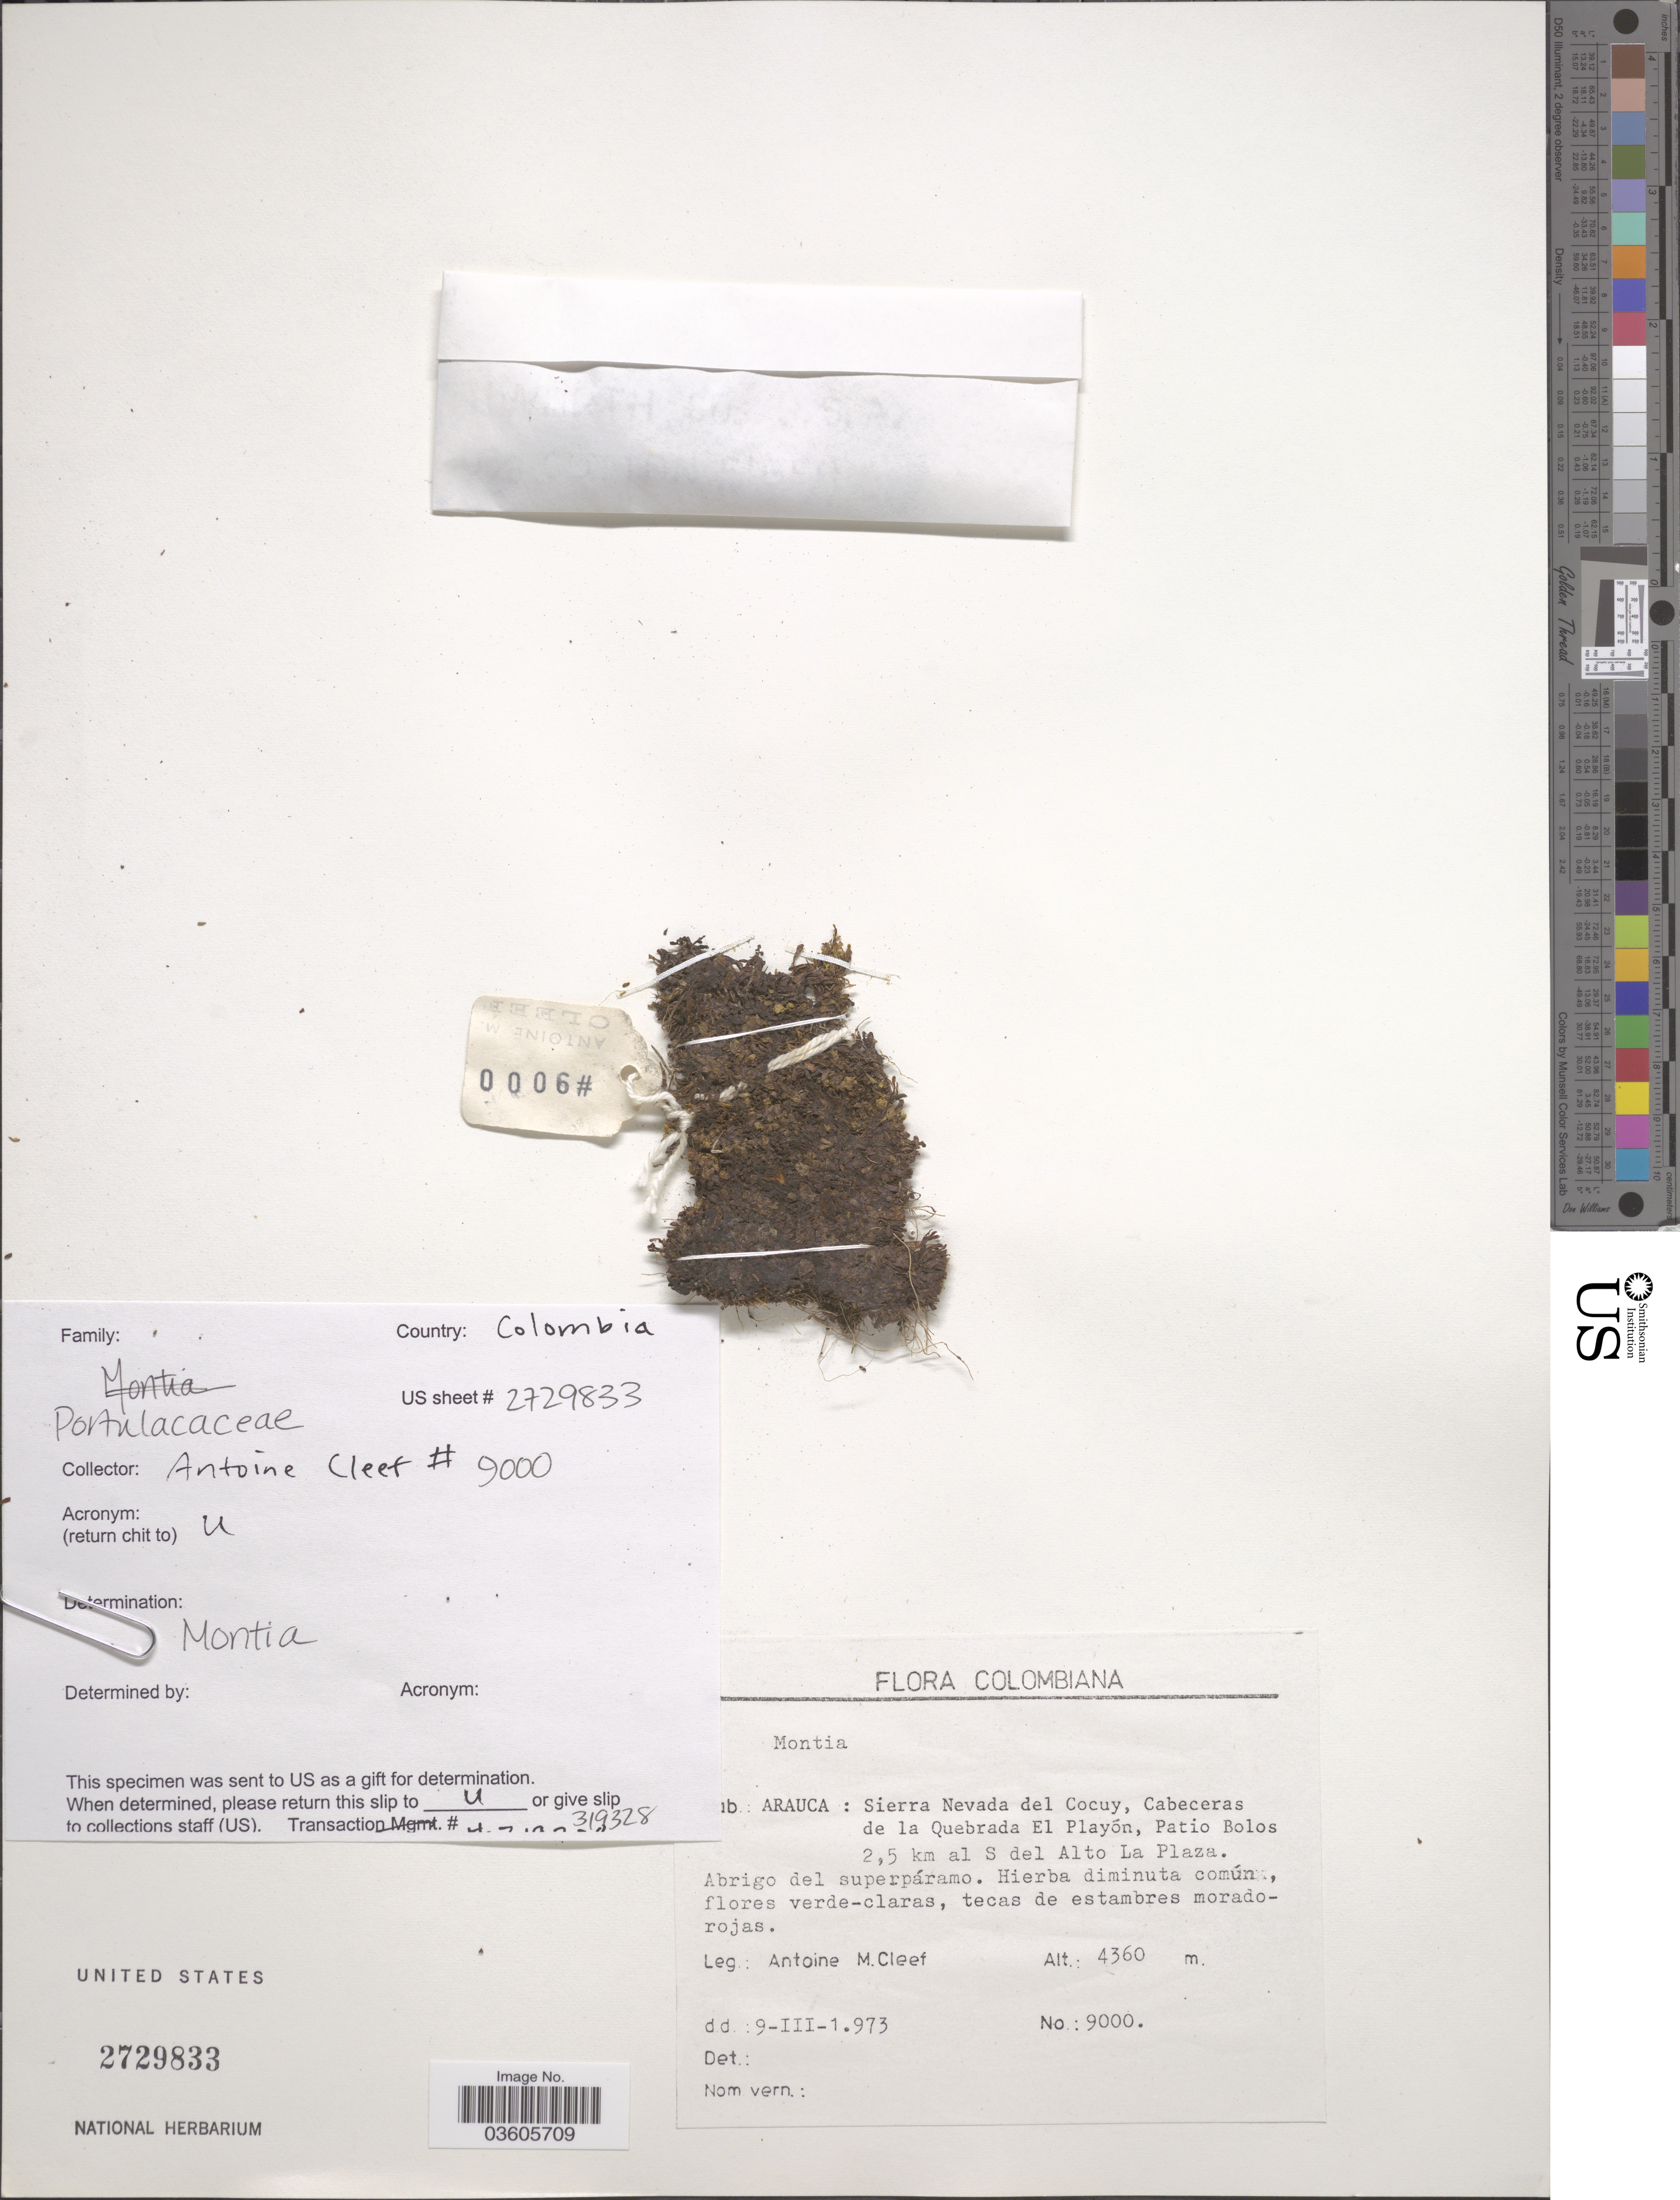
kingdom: Plantae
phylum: Tracheophyta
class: Magnoliopsida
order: Caryophyllales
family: Montiaceae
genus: Montia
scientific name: Montia sp.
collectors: A. M. Cleef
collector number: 9000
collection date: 1973-03-09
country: Colombia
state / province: Arauca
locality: Sierra Nevada del Cocuy, Cabeceras de la Quebrada El Playón, Patio Bolos 2,5 km al S del Alto La Plaza.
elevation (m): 4360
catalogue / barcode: US 2729833